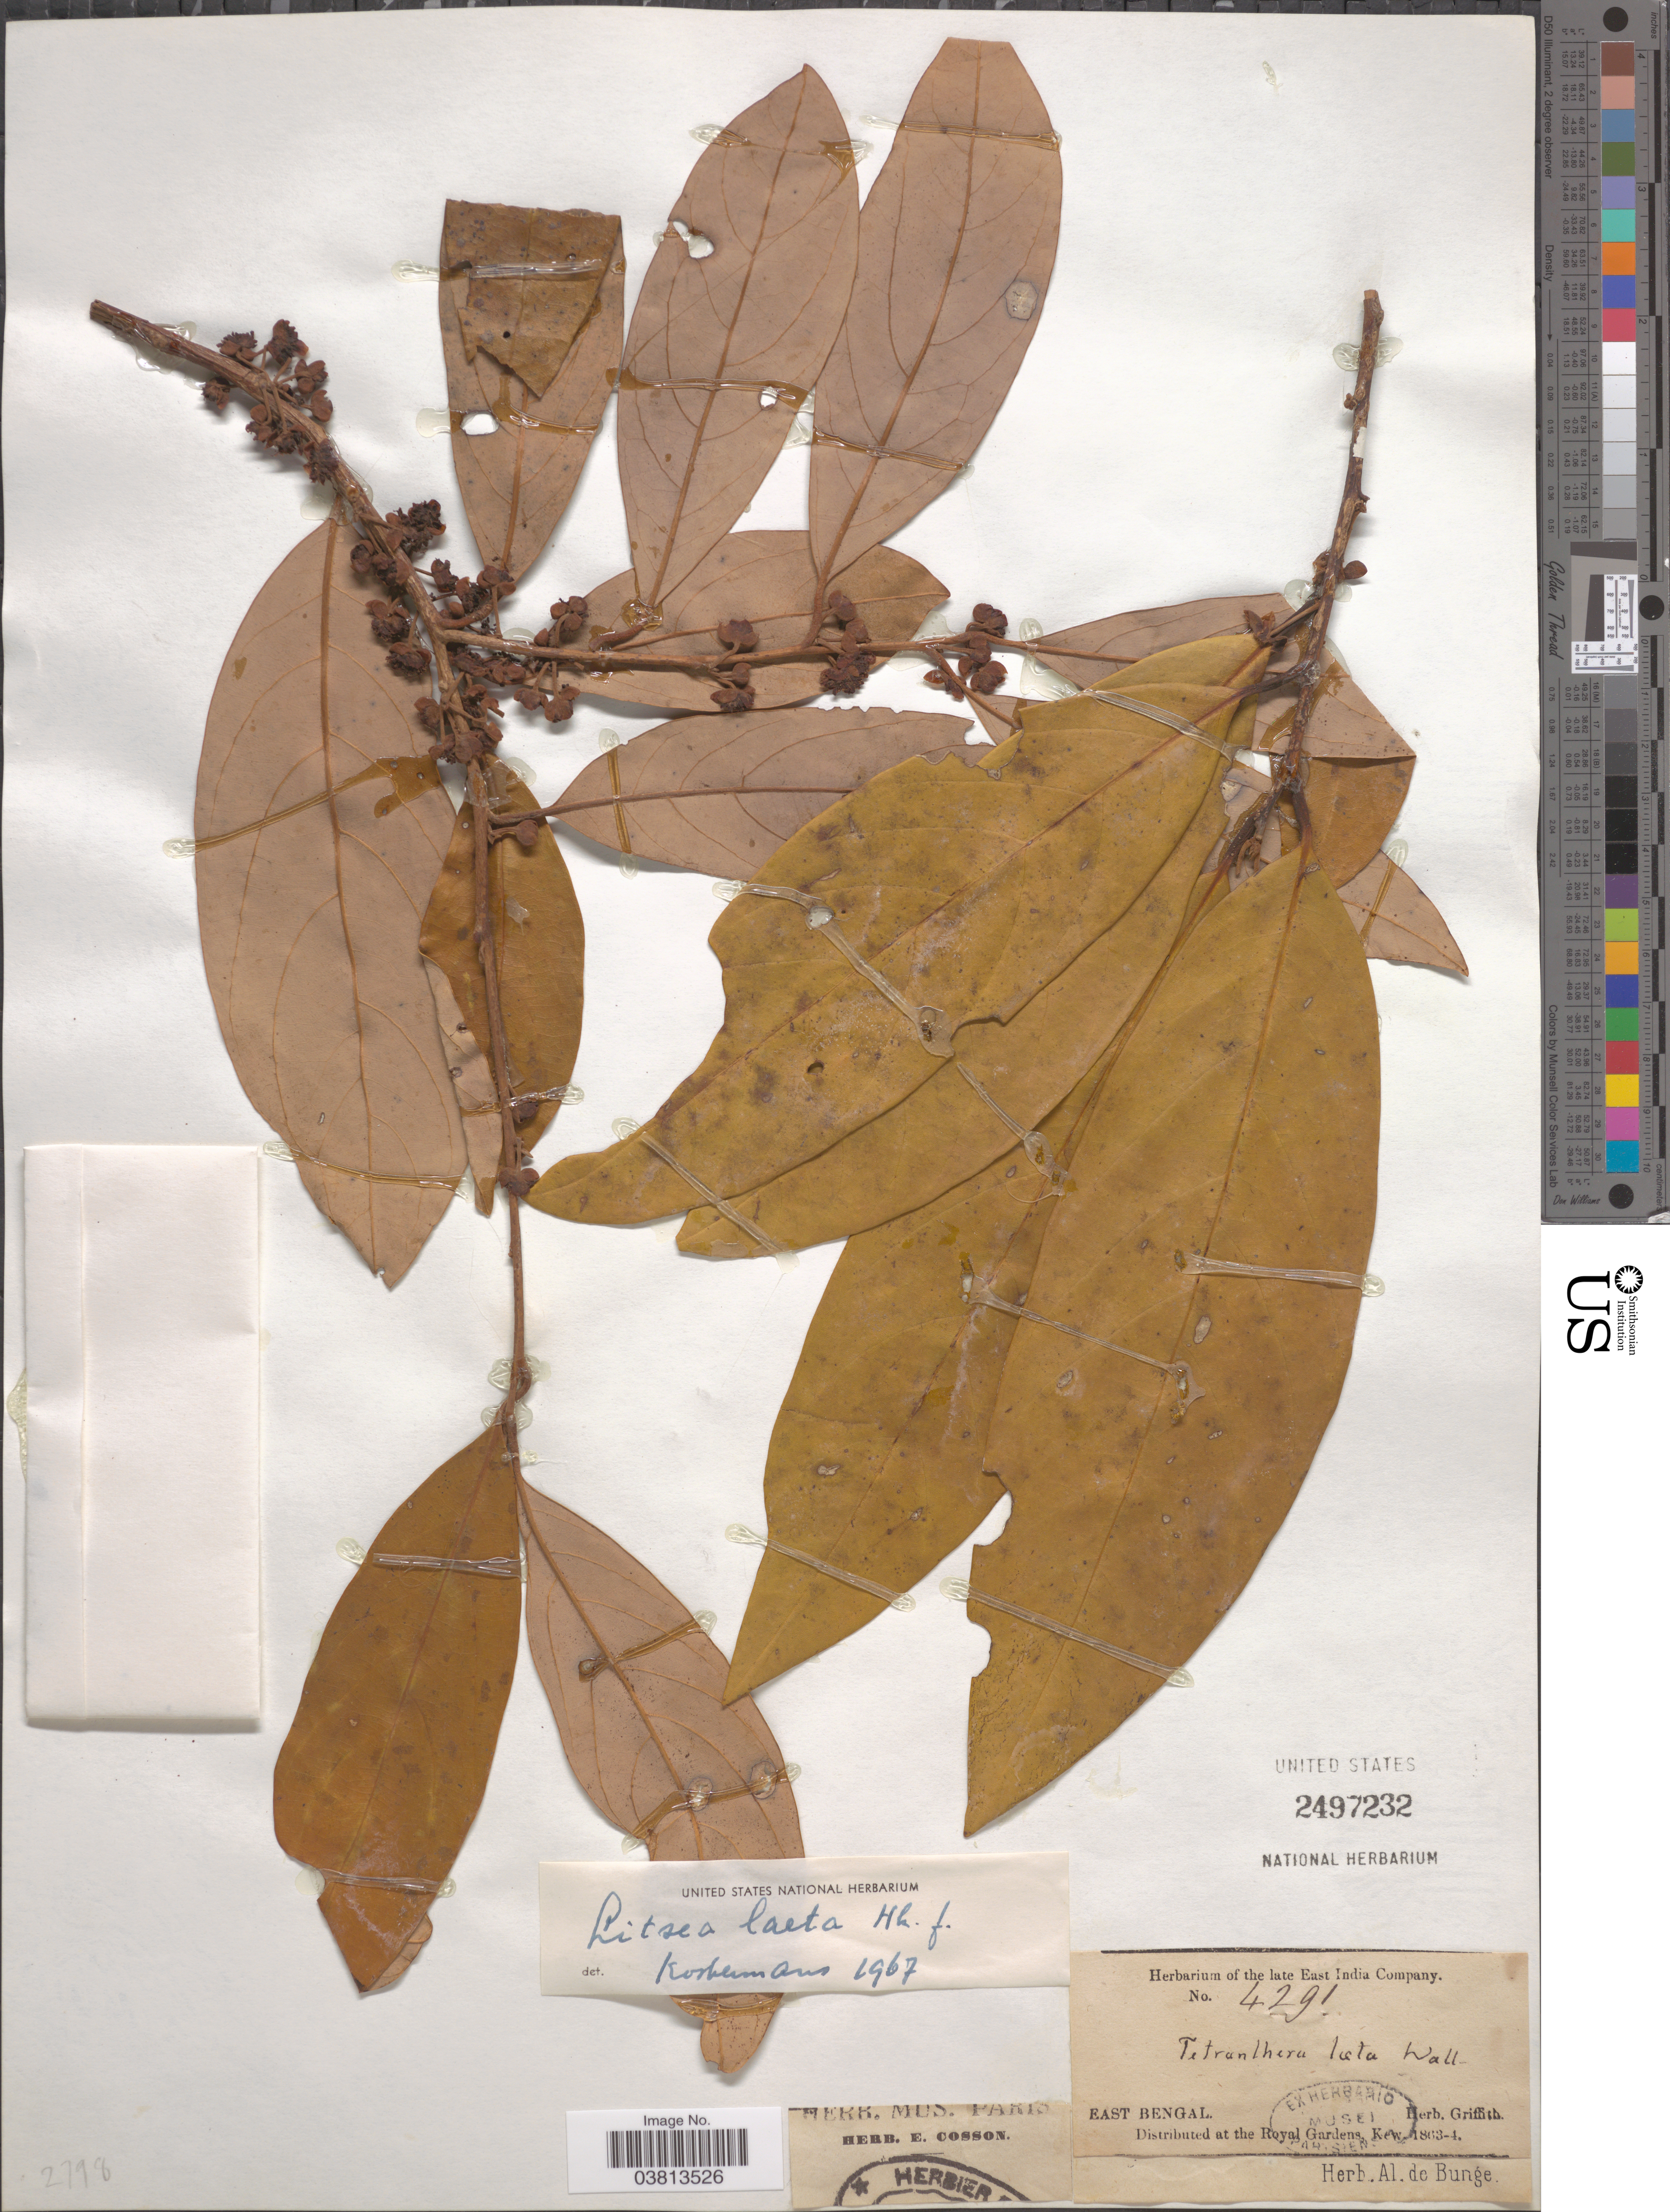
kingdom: Plantae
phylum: Tracheophyta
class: Magnoliopsida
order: Laurales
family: Lauraceae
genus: Litsea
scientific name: Litsea laeta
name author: (Wall. ex Nees) Hook. f.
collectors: ex herb. Griffith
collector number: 4291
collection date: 1863/1864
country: India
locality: East Bengal.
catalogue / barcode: US 2497232